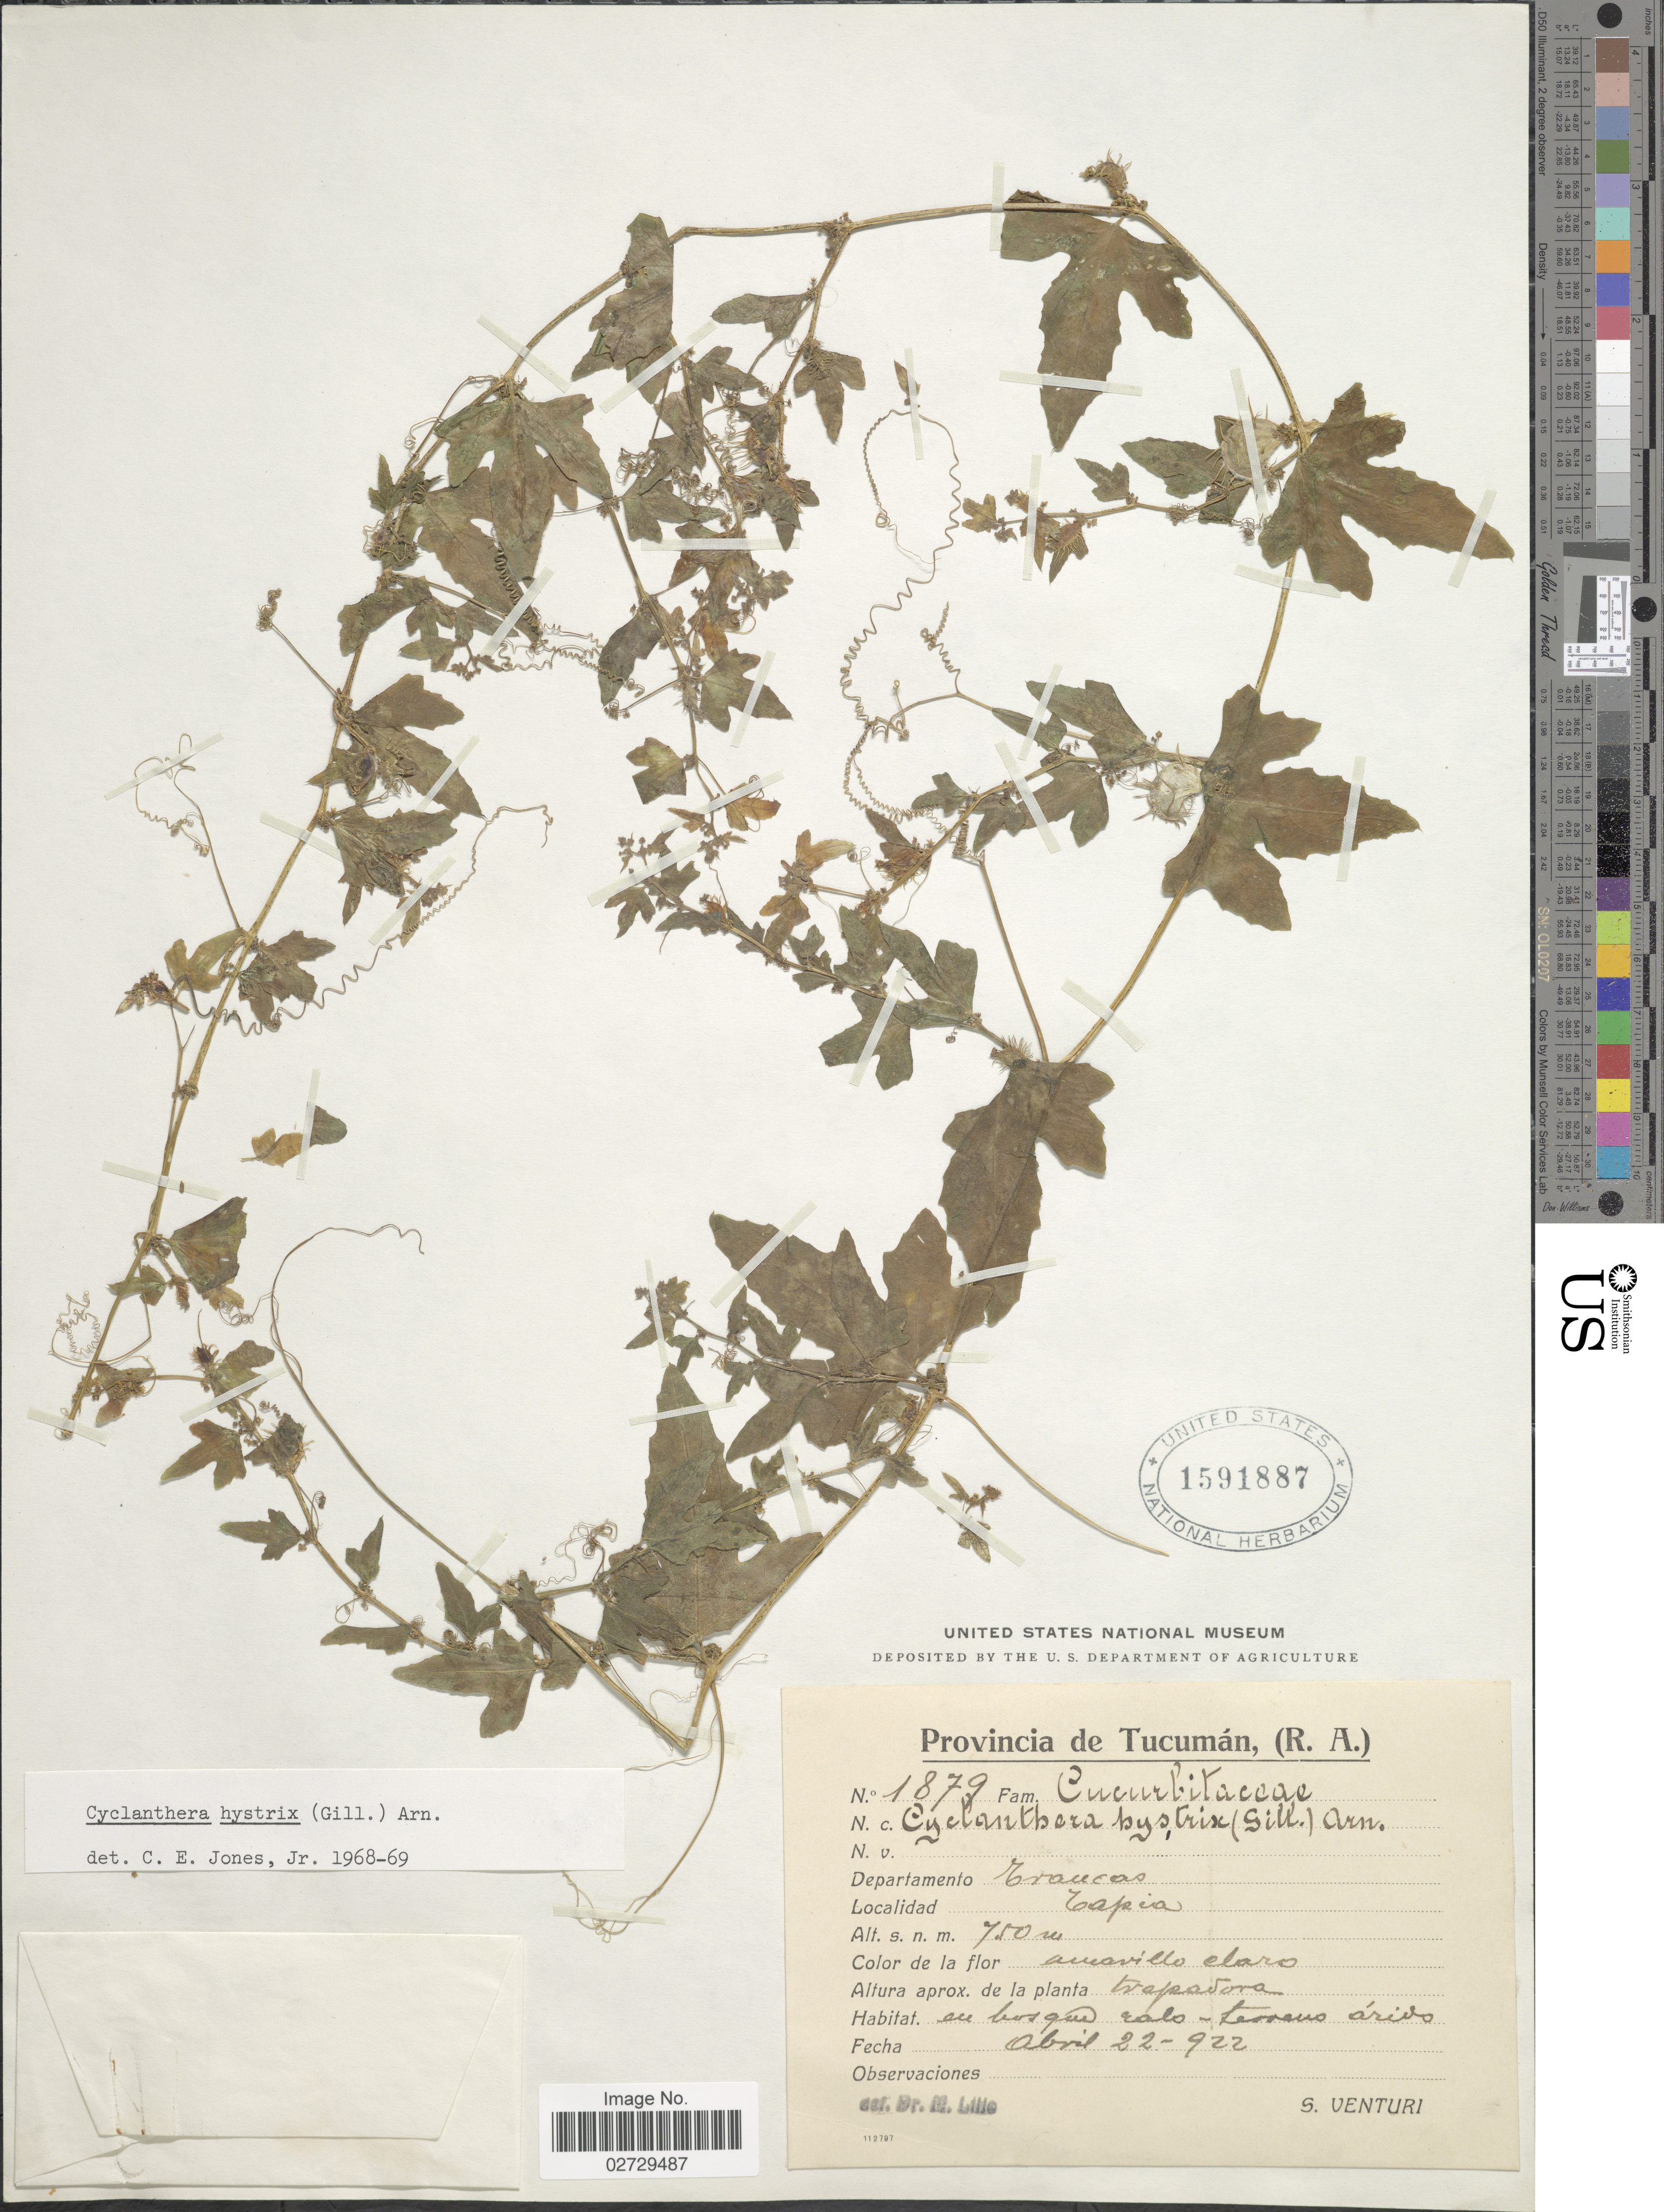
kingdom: Plantae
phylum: Tracheophyta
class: Magnoliopsida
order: Cucurbitales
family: Cucurbitaceae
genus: Cyclanthera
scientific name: Cyclanthera hystrix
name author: (Gillies) Arn.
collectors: S. Venturi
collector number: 1879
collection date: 1922-04-22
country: Argentina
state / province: Tucuman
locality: Provincia de Tucuman, (R.A.), Departamento: Trancas. Tapia.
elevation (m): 750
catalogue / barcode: US 1591887